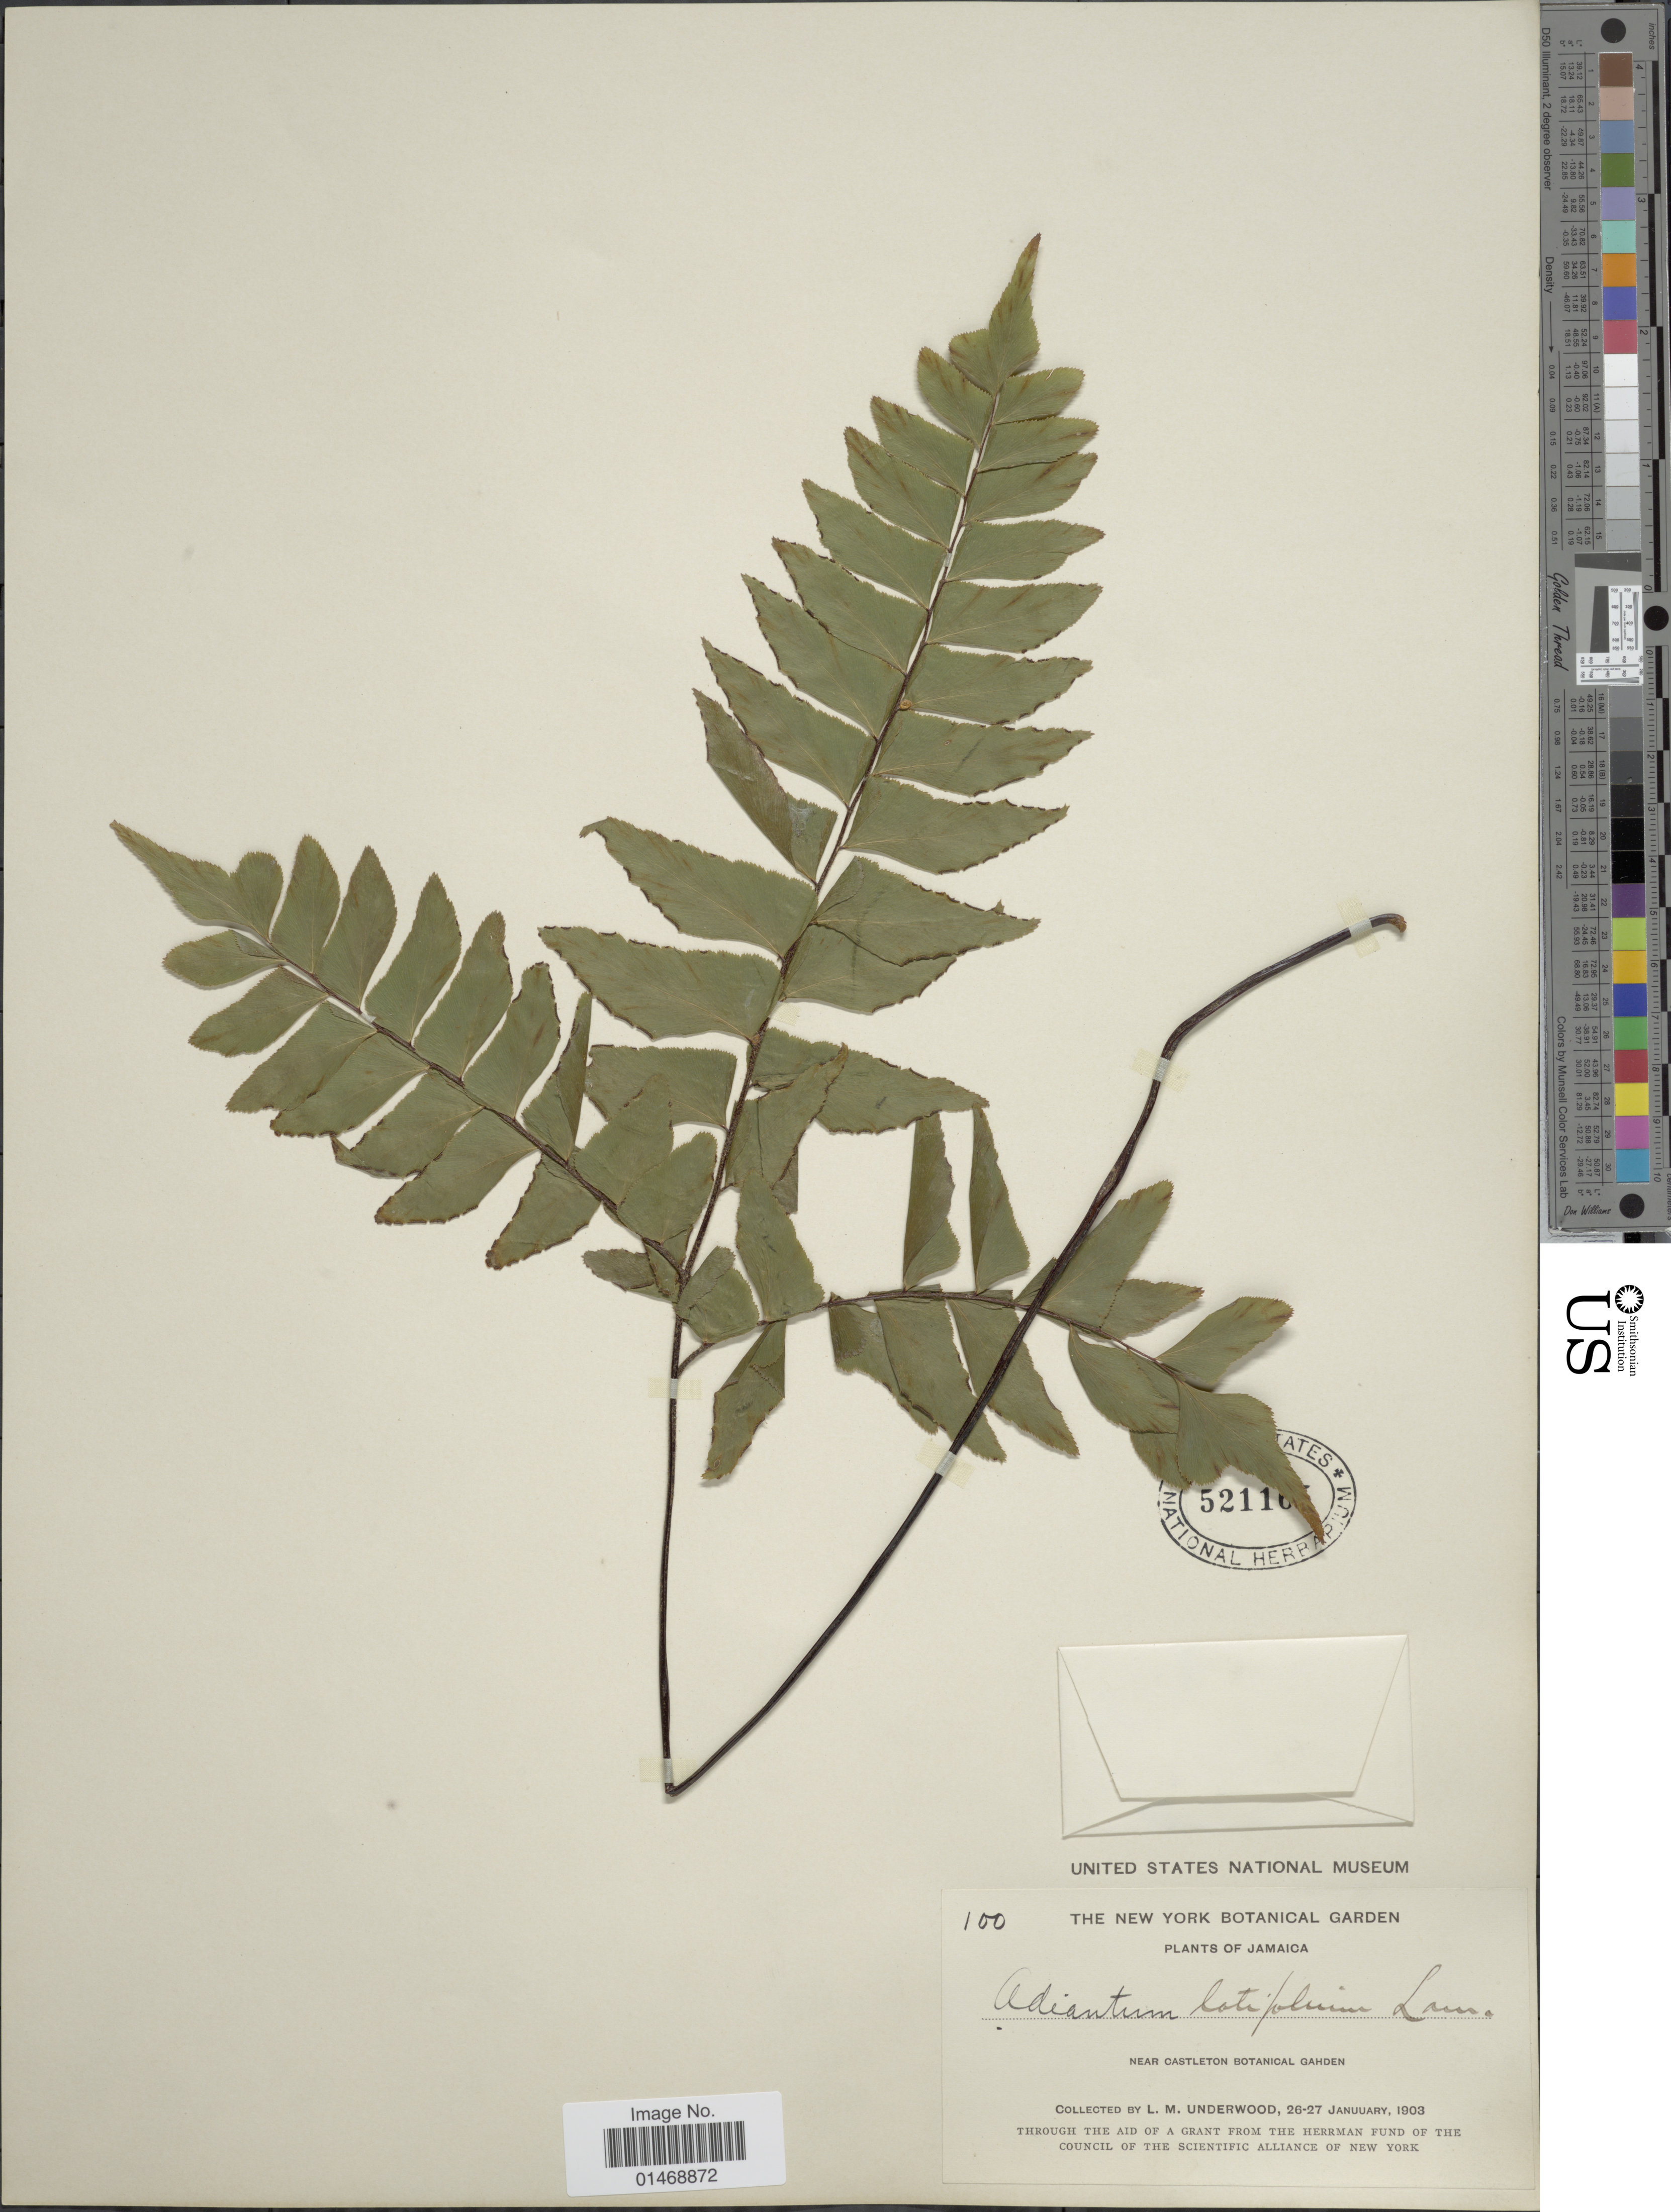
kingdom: Plantae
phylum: Tracheophyta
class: Polypodiopsida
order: Polypodiales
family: Pteridaceae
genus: Adiantum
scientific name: Adiantum latifolium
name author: Lam.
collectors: L. M. Underwood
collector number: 100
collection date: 1903-01-26/1903-01-27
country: Jamaica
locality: Near Castleton Botanical Garden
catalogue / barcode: US 52116